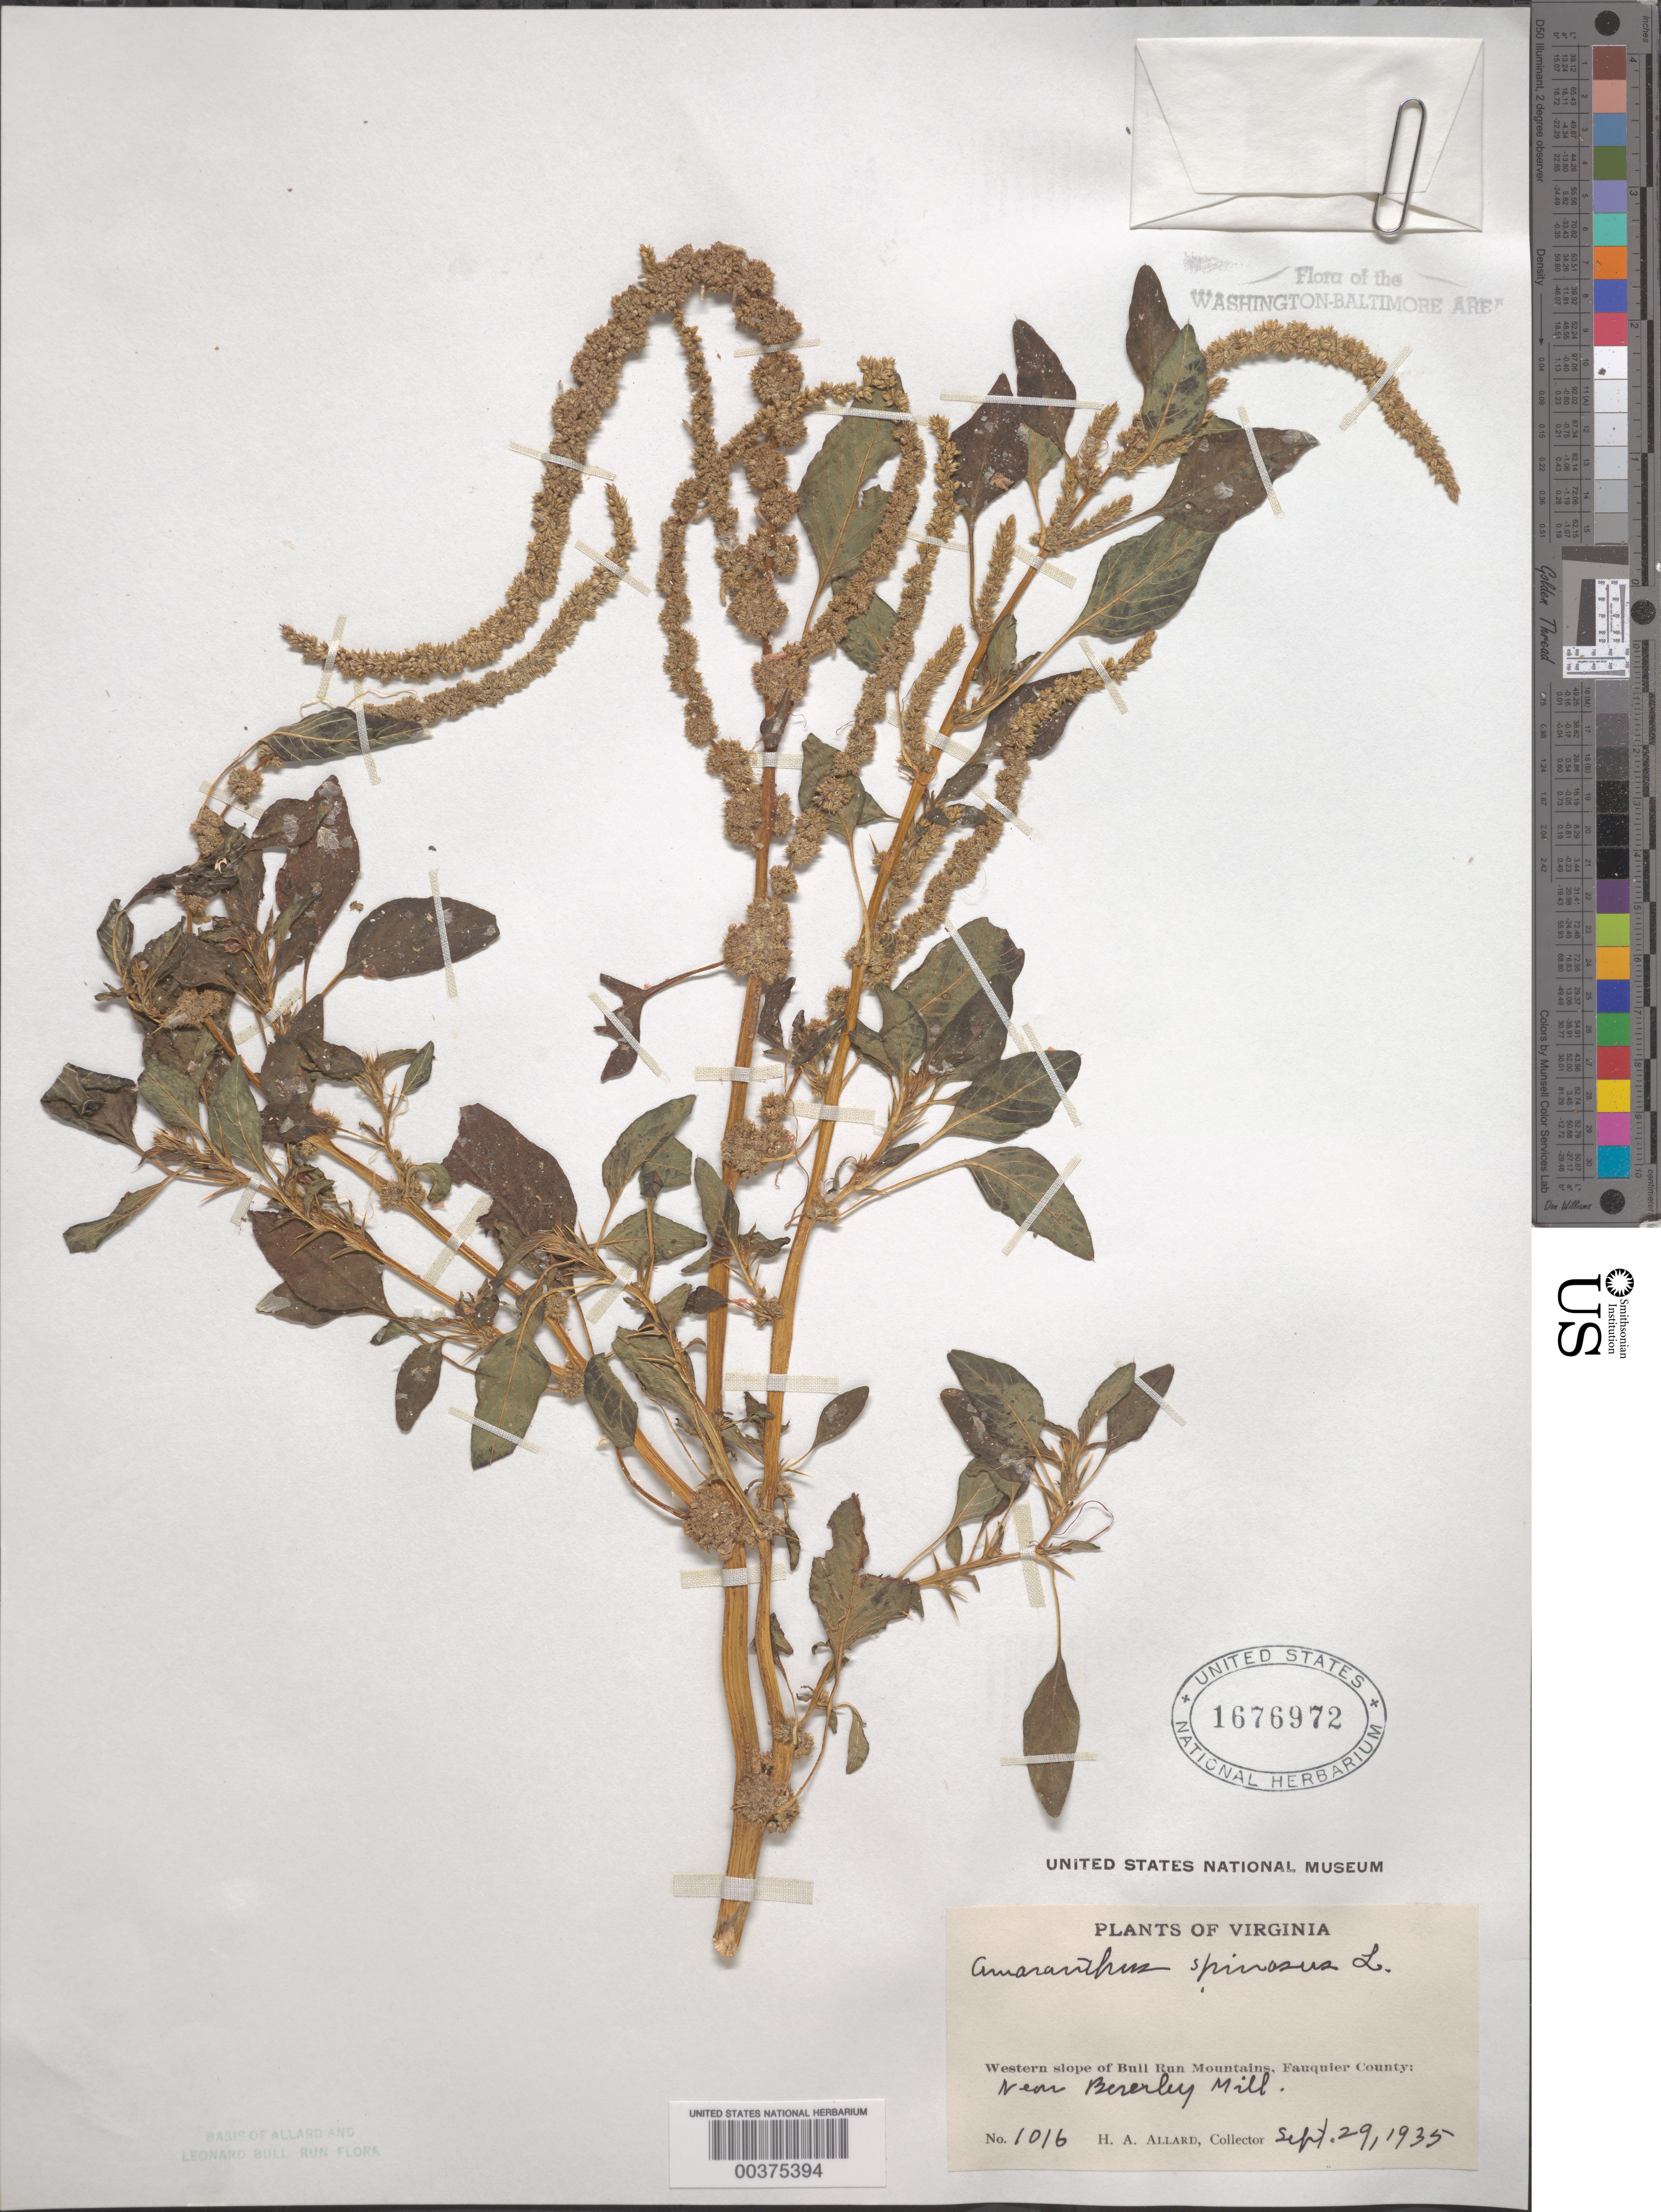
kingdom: Plantae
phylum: Tracheophyta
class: Magnoliopsida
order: Caryophyllales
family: Amaranthaceae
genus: Amaranthus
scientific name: Amaranthus spinosus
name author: L.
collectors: H. A. Allard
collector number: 1016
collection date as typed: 29 Sep 1935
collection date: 1935-09-29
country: United States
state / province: Virginia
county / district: Fauquier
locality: Near Beverley Mill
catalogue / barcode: US 1676972